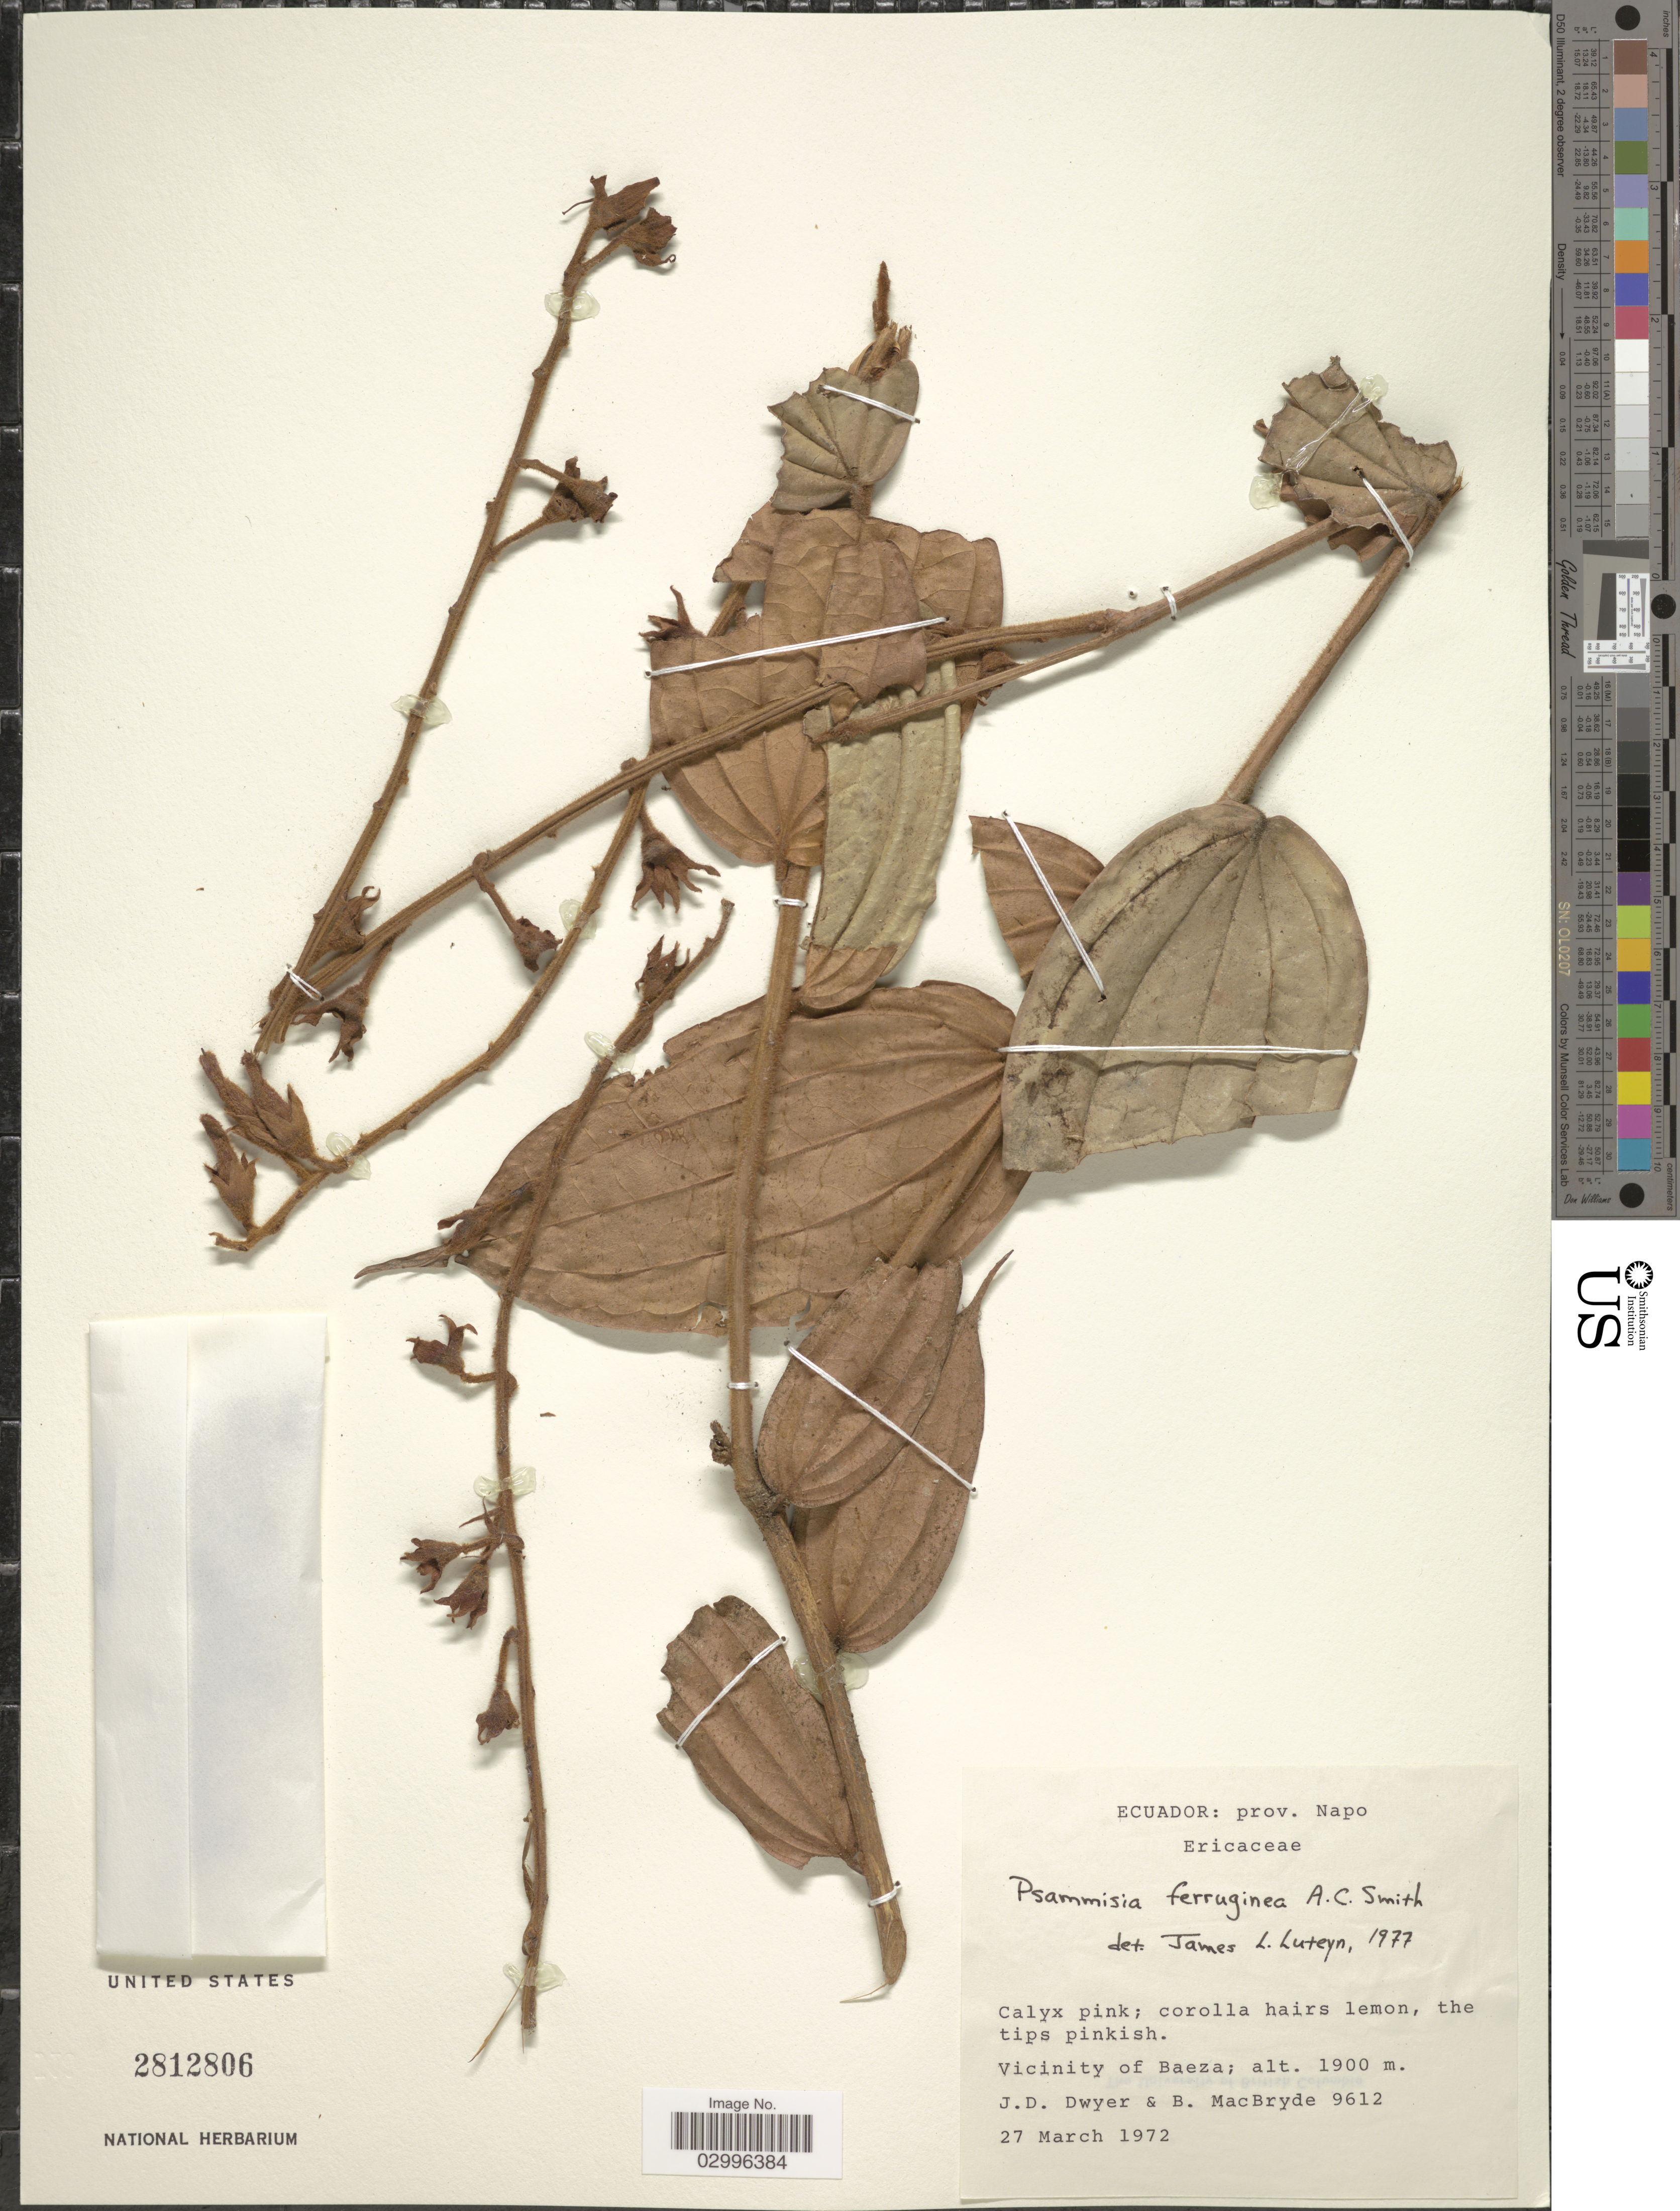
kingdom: Plantae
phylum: Tracheophyta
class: Magnoliopsida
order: Ericales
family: Ericaceae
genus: Psammisia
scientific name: Psammisia ferruginea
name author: A.C. Sm.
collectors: J. D. Dwyer & B. MacBryde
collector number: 9612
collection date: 1972-03-27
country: Ecuador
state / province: Napo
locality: Vicinity of Baeza.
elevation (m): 1900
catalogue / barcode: US 2812806